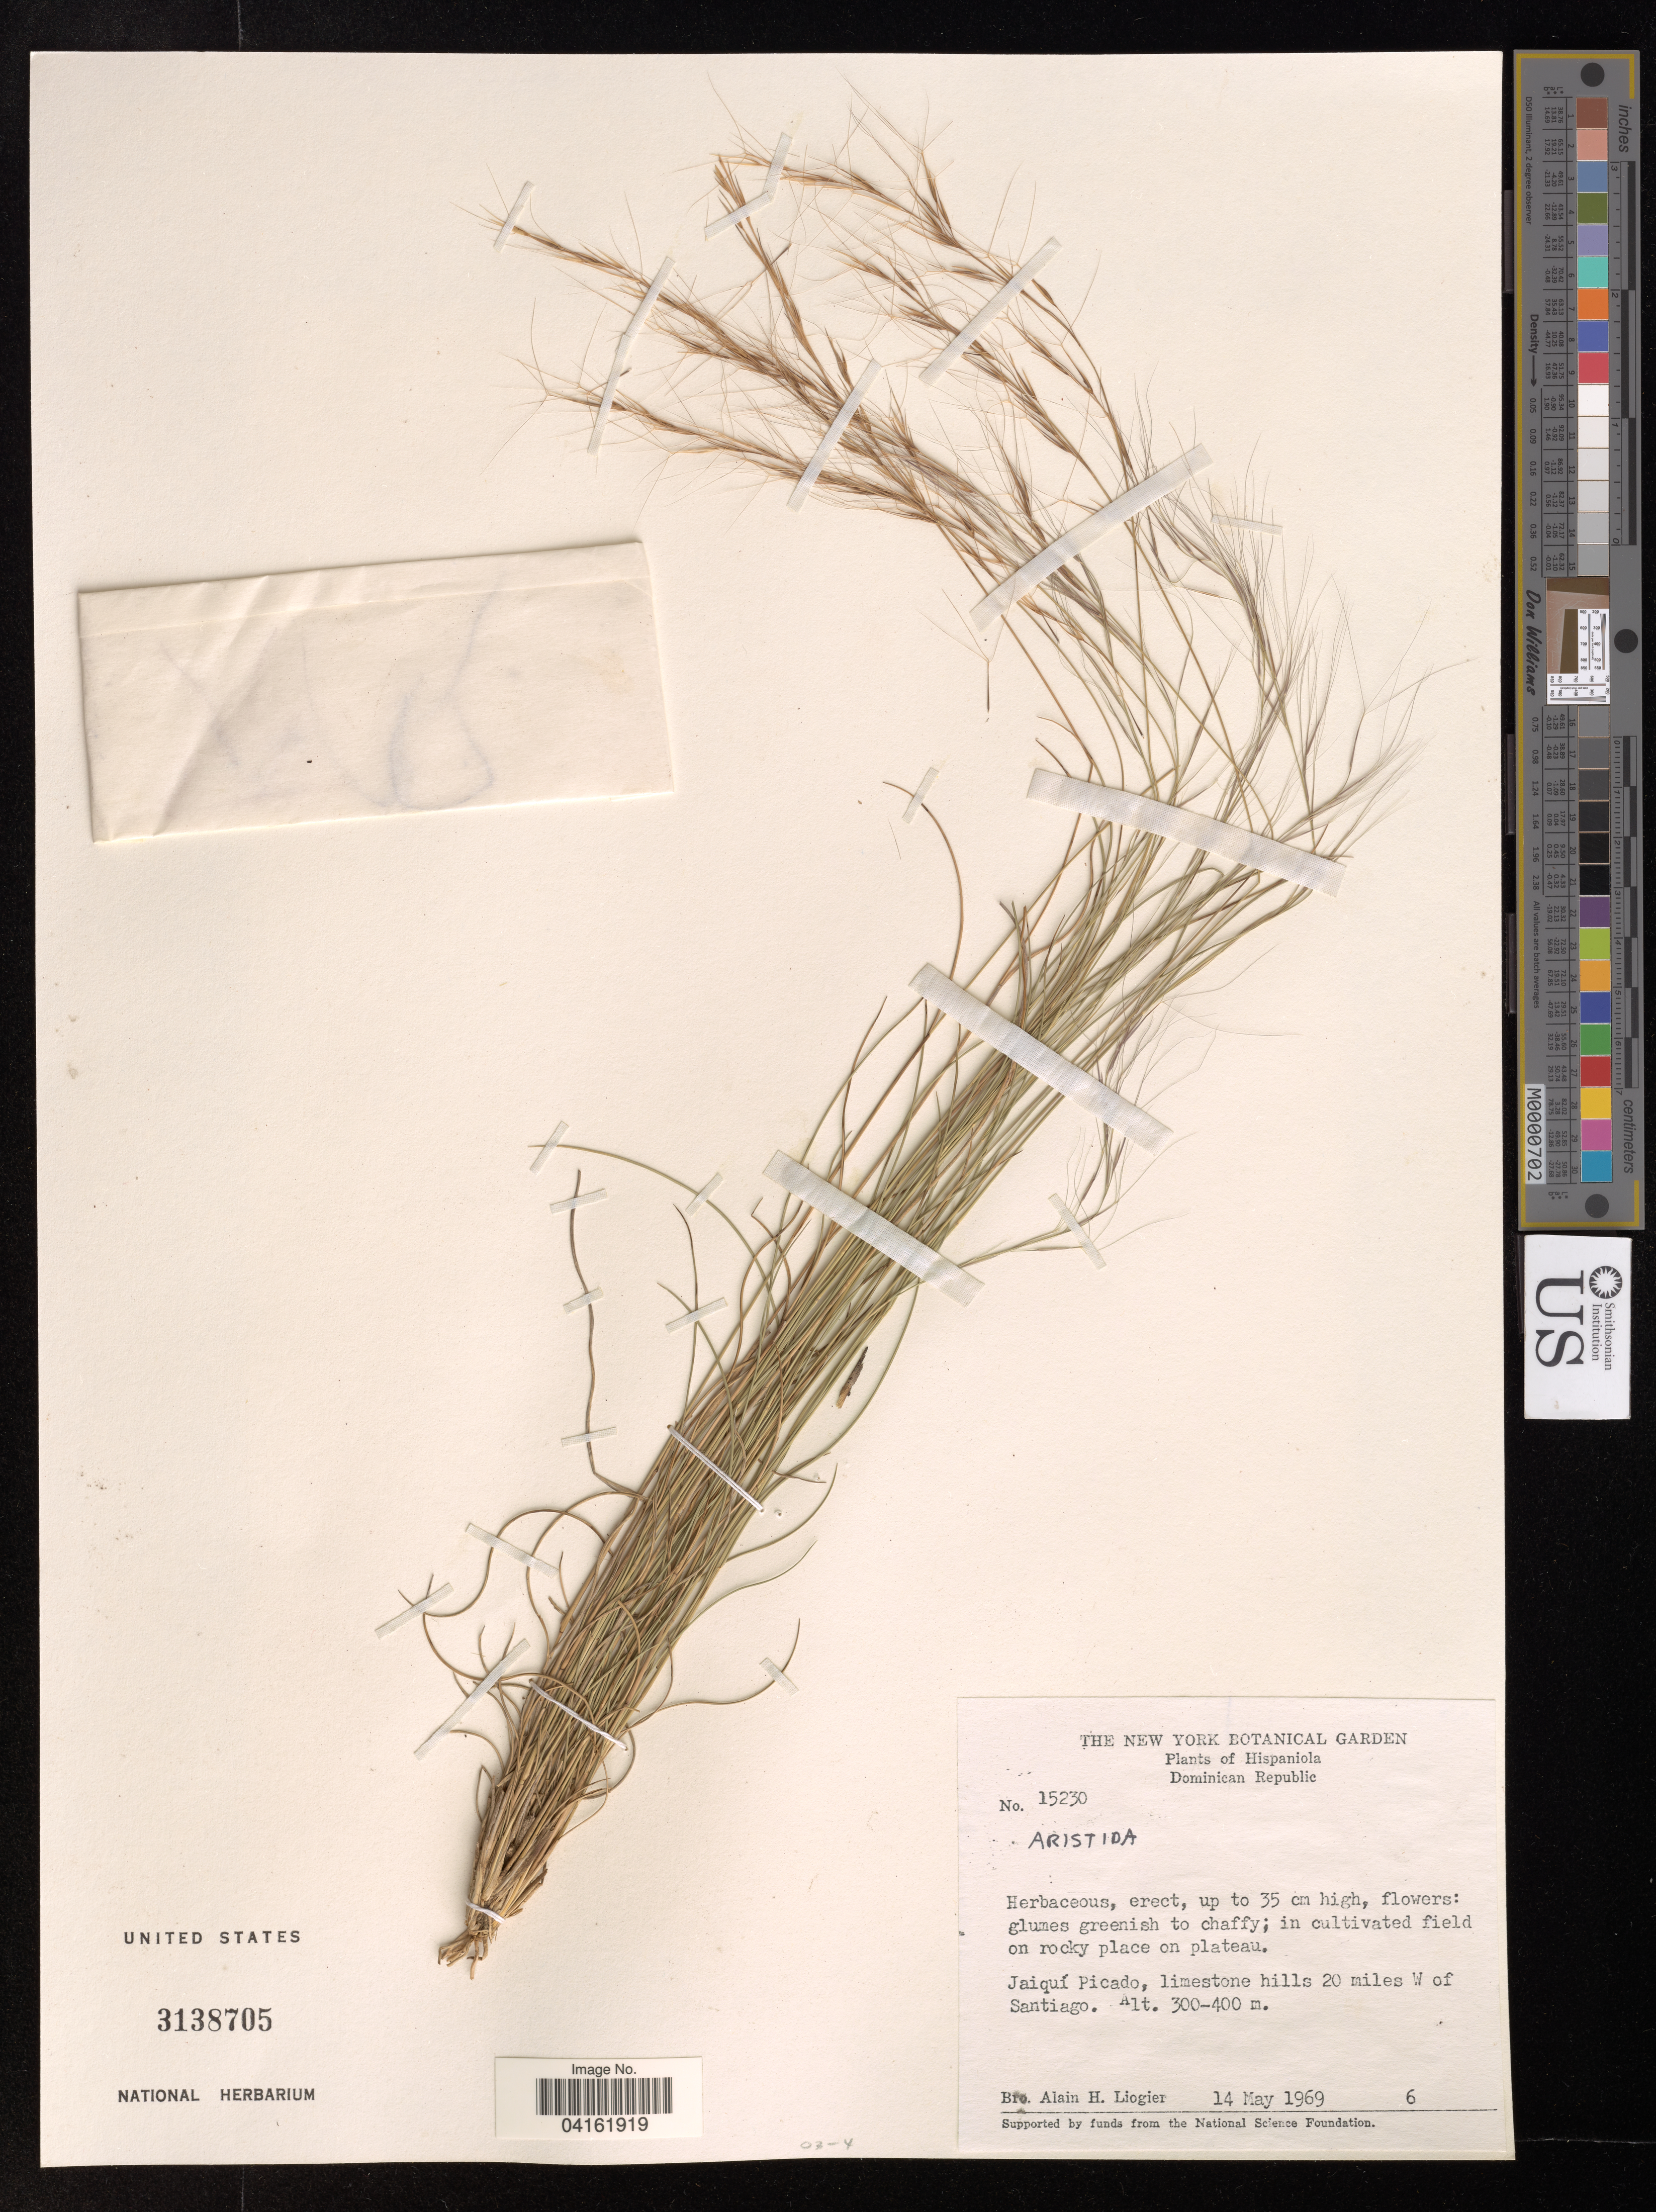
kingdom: Plantae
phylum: Tracheophyta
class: Liliopsida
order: Poales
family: Poaceae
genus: Aristida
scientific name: Aristida sp.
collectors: A. H. Liogier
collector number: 15230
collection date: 1969-05-14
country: Dominican Republic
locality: Jaiquí Picado, limestone hills 20 miles W of Santiago.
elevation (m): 300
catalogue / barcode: US 3138705